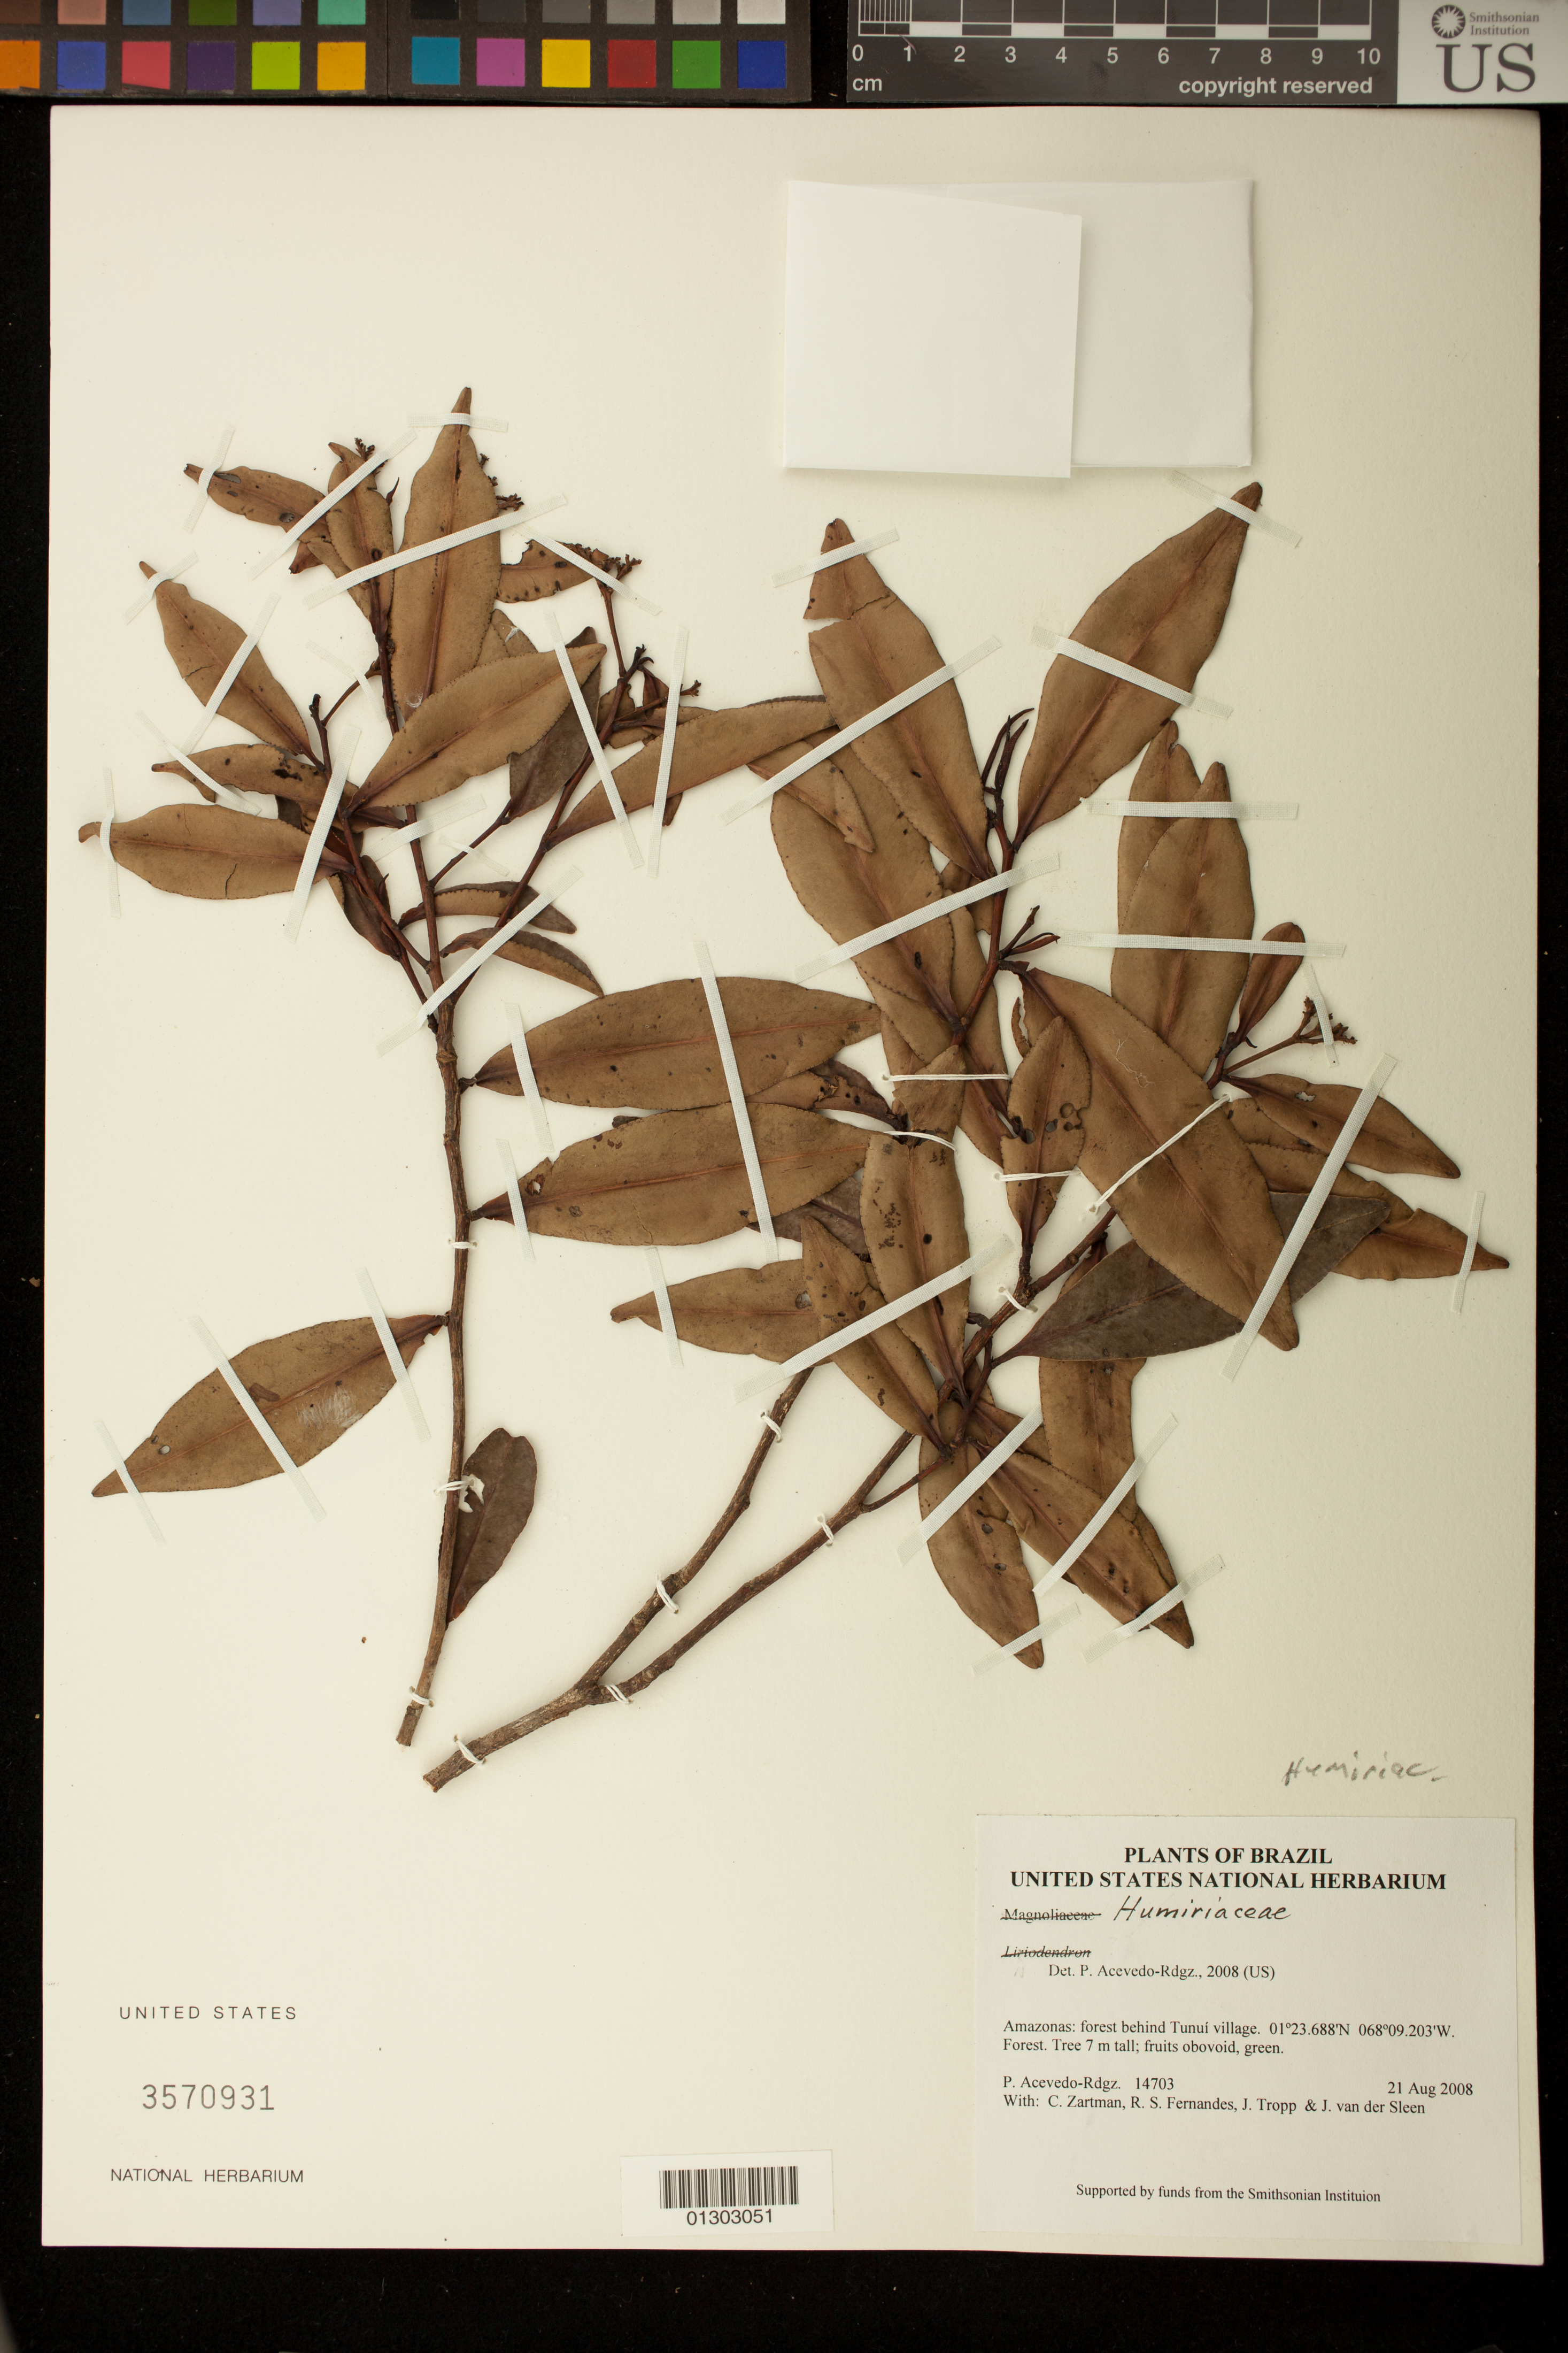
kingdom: Plantae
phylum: Tracheophyta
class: Magnoliopsida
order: Malpighiales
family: Humiriaceae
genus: Humiria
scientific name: Humiria sp.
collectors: P. Acevedo-Rodr., C. Zartman, R. Fernandes, J. Tropp & J. Sleen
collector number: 14703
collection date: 2008-08-21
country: Brazil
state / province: Amazonas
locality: Tunuí Village, forest behind village.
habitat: Forest.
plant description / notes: NY, MO, K, US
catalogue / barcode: US 3570931